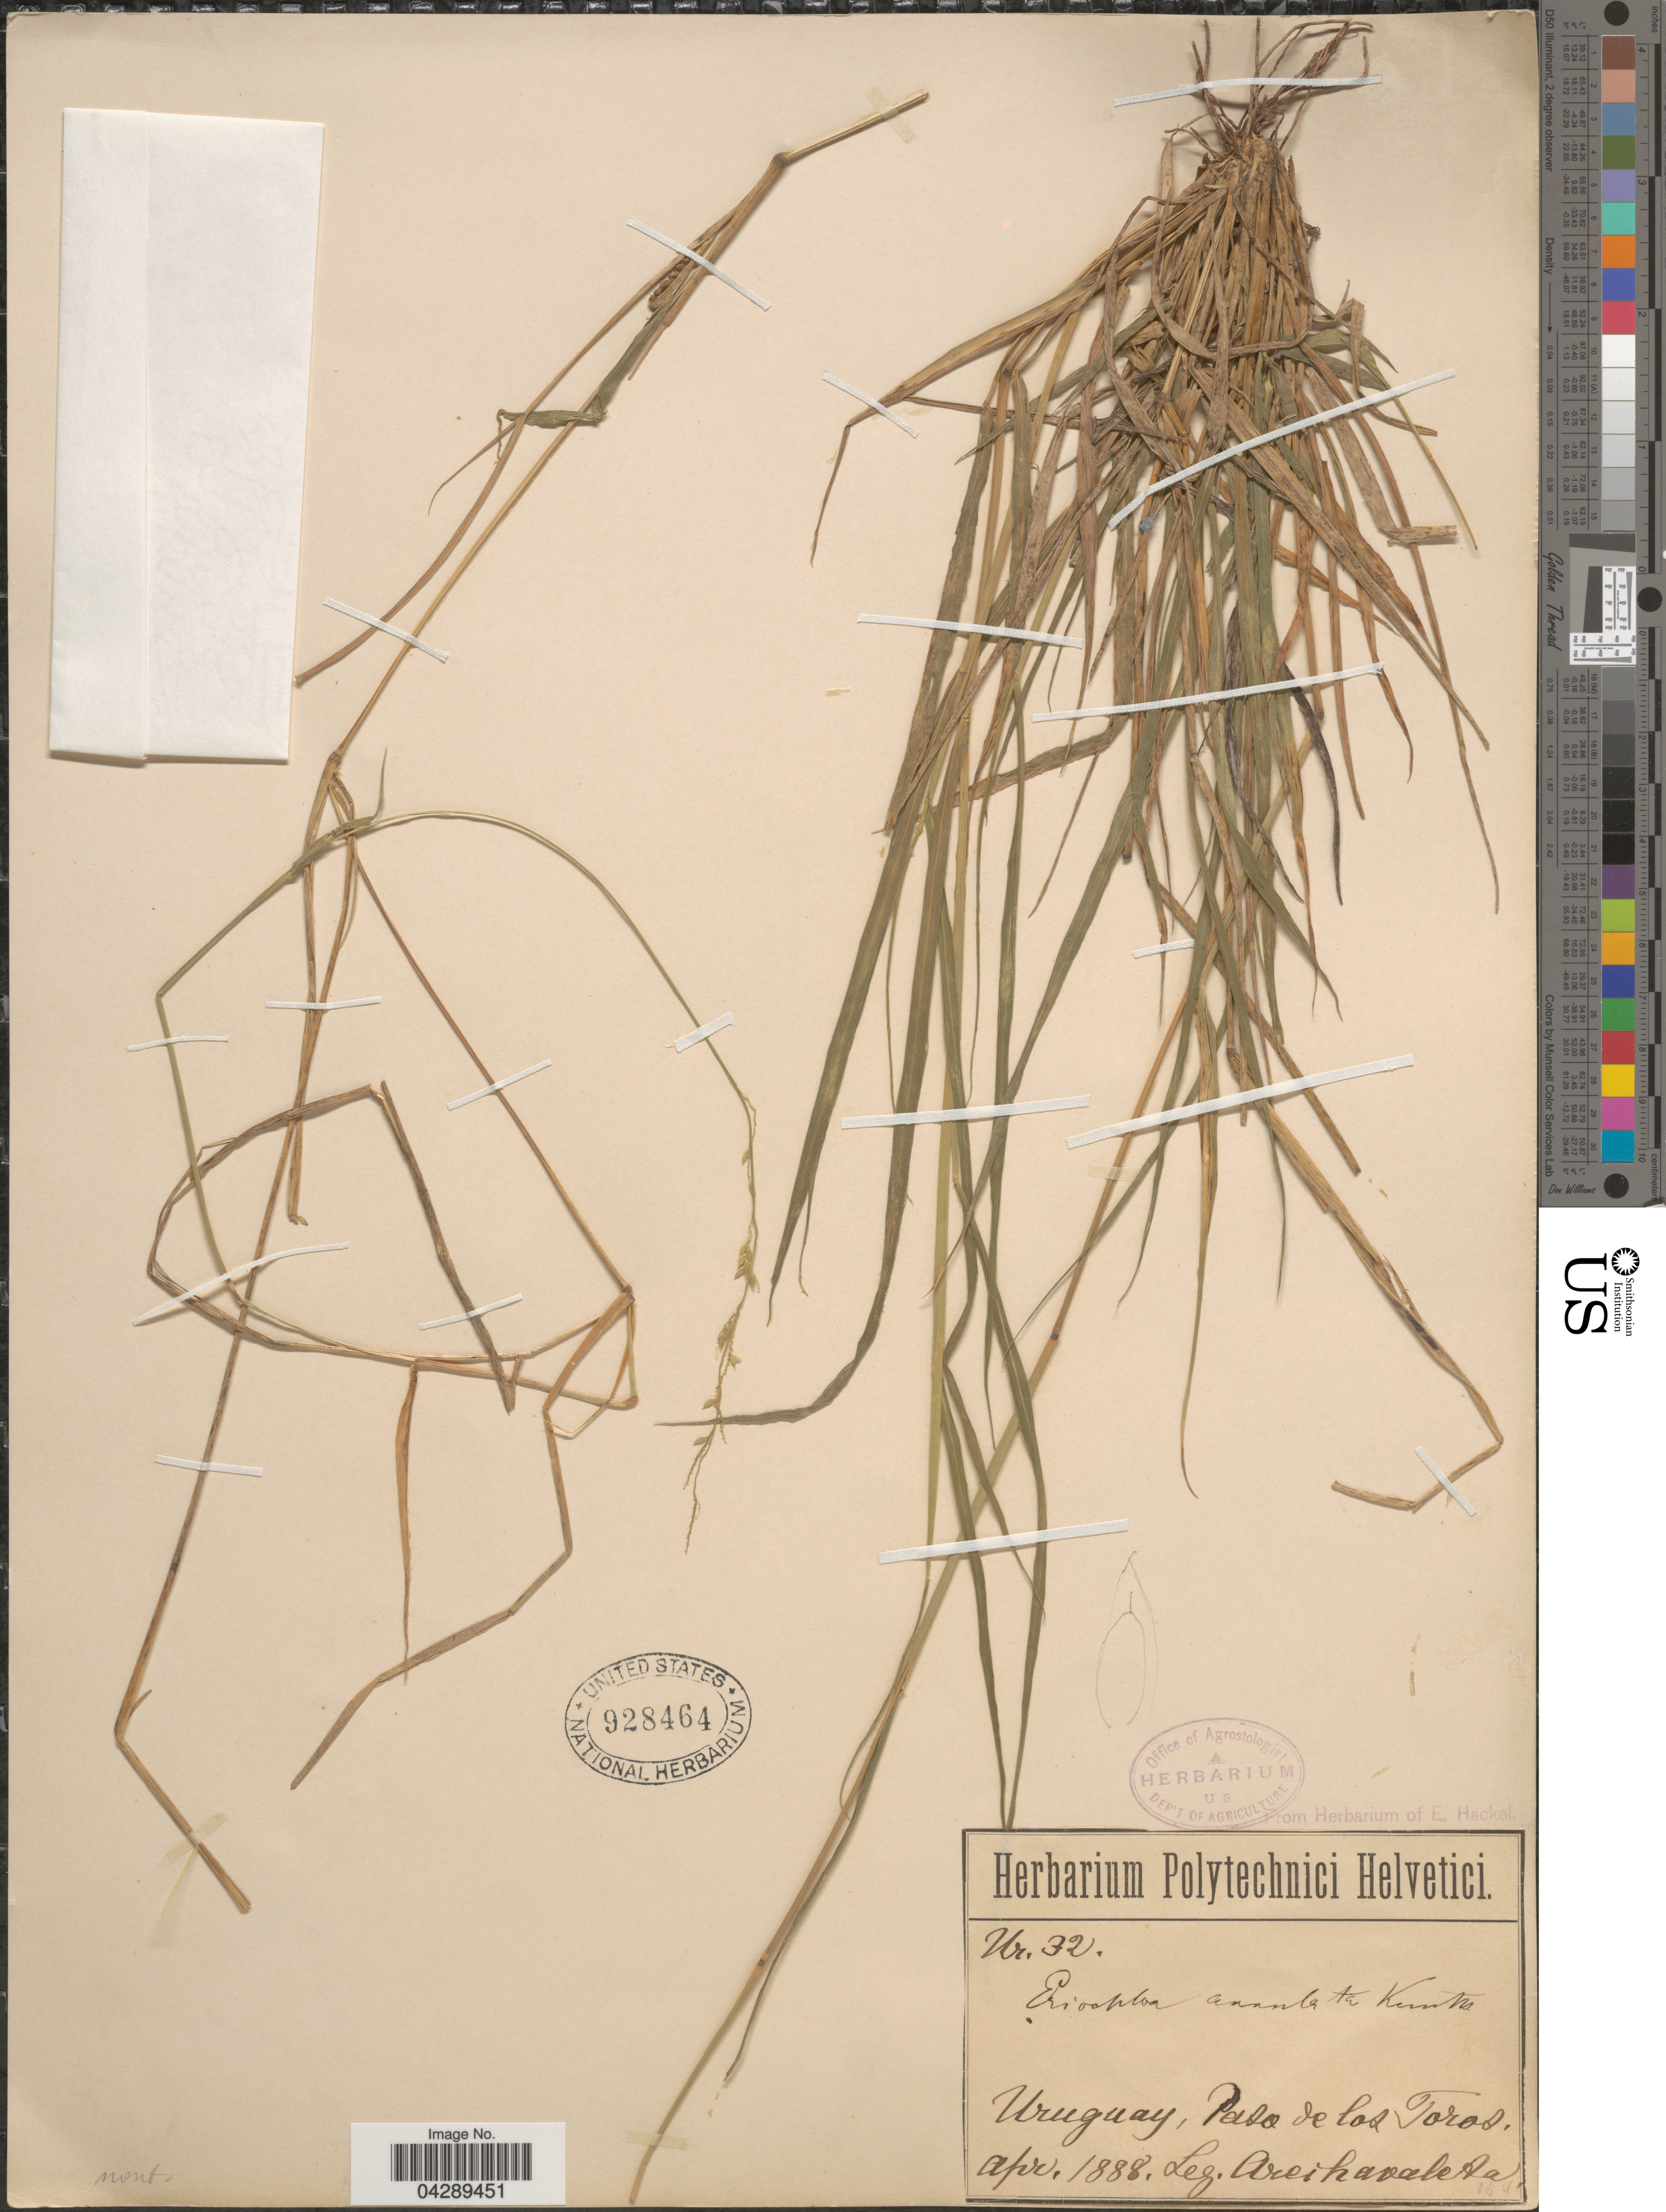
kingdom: Plantae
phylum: Tracheophyta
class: Liliopsida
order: Poales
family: Poaceae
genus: Eriochloa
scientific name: Eriochloa procera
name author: (Retz.) C.E. Hubb.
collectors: Arechavaleta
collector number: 32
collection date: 1888-04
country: Uruguay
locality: Paso de los Toros.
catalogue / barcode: US 928464